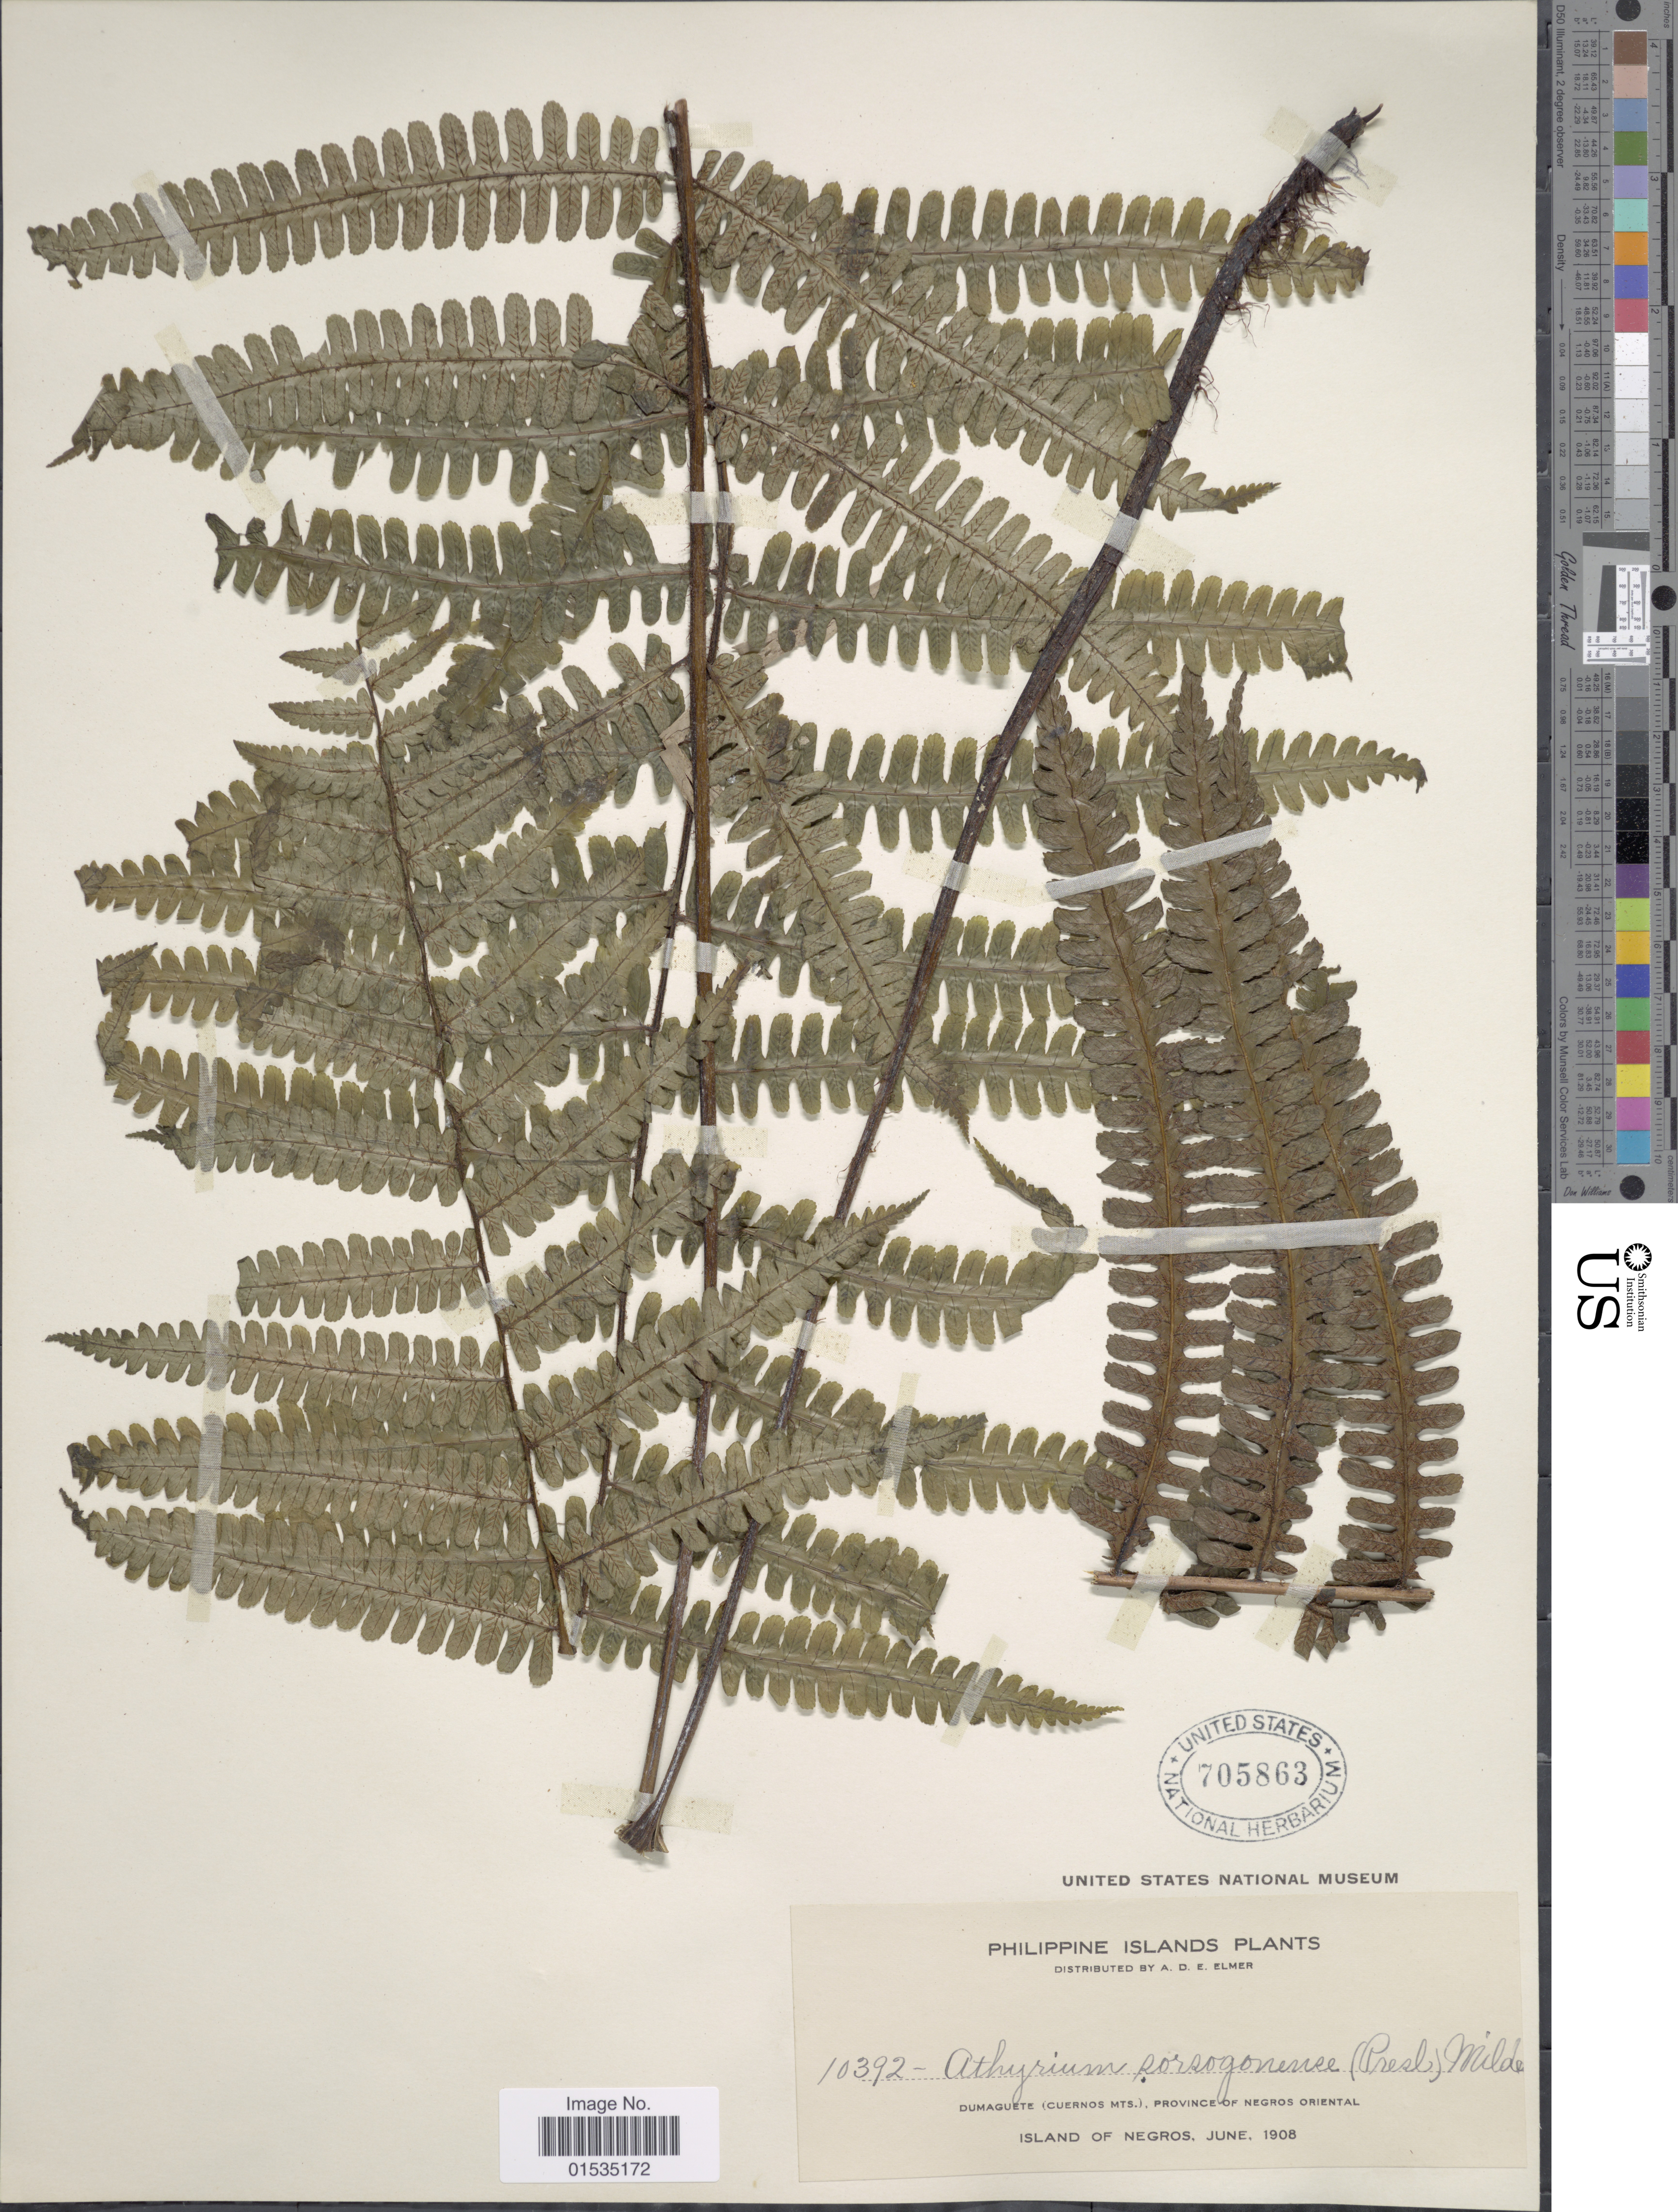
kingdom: Plantae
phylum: Tracheophyta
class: Polypodiopsida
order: Polypodiales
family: Athyriaceae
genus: Diplazium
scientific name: Diplazium sorzogonense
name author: (C. Presl) C. Presl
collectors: A. D. E. Elmer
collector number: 10392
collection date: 1908-06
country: Philippines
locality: Dumaguete (Cuernos Mts.), Province of Negros Oriental, Island of Negros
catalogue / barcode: US 705863